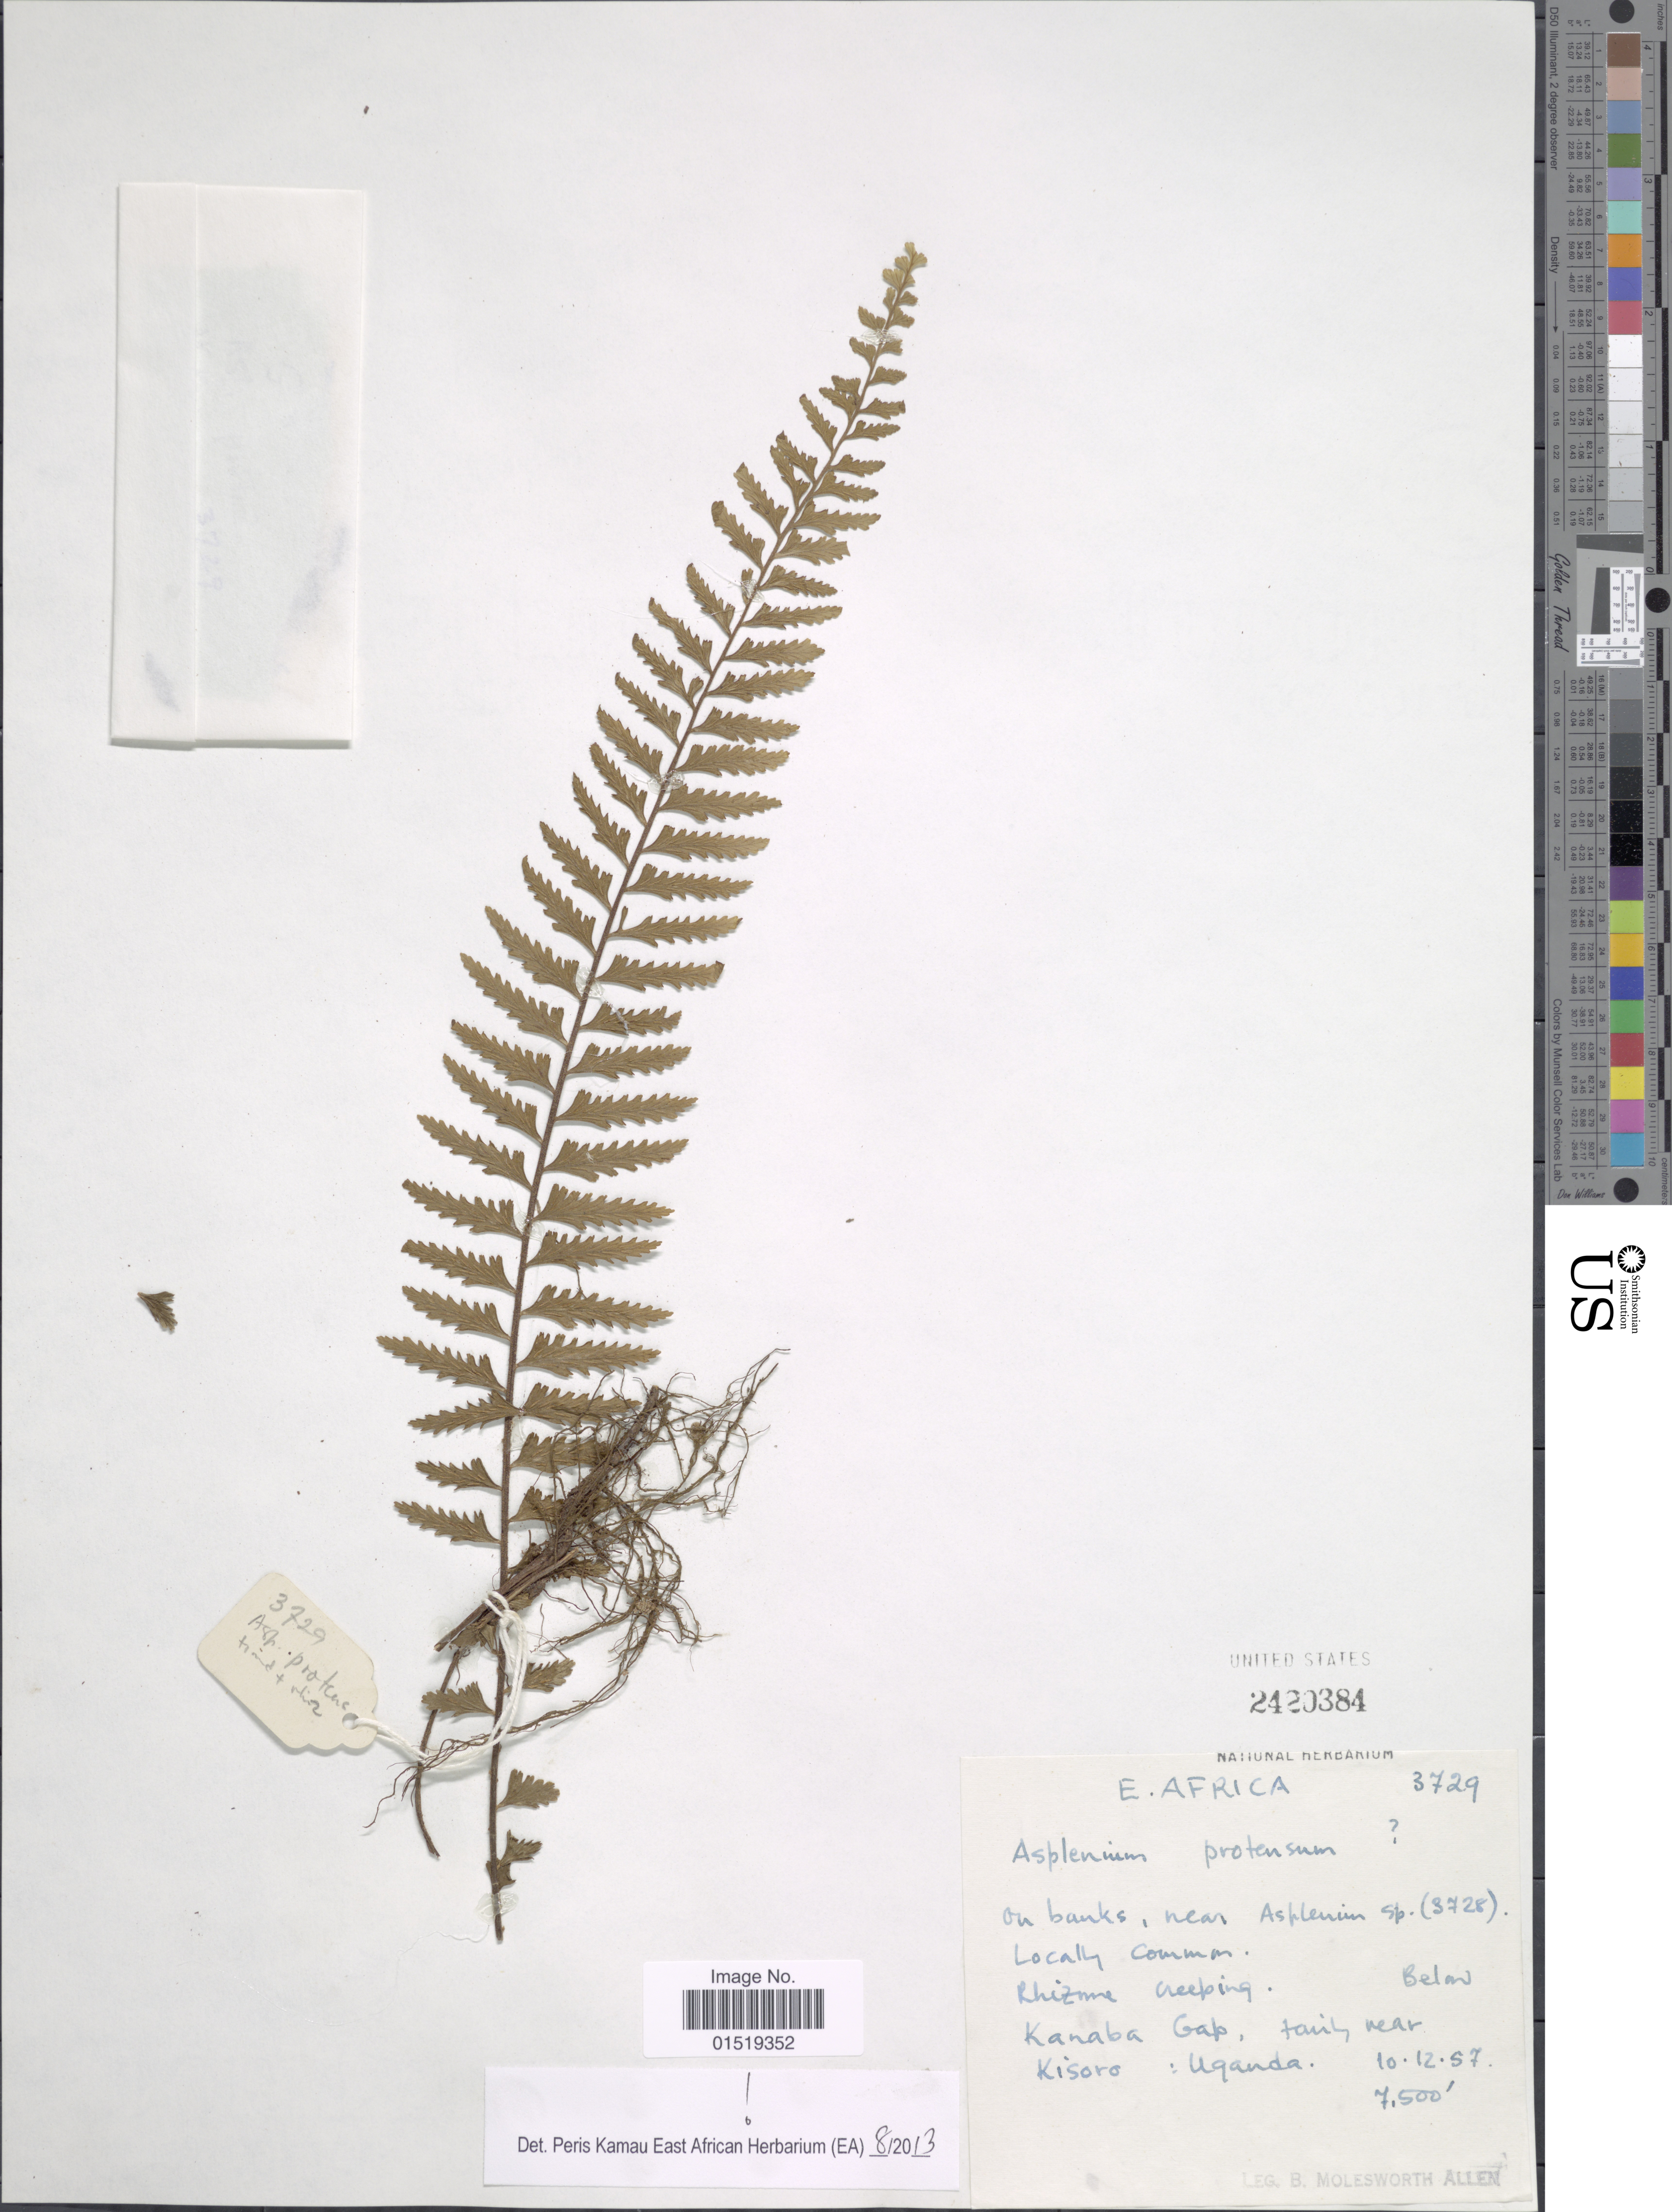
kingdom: Plantae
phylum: Tracheophyta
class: Polypodiopsida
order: Polypodiales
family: Aspleniaceae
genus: Asplenium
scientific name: Asplenium protensum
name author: Schrad.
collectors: B. E. G. Molesworth-Allen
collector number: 3729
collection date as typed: Transcribed d/m/y: 10/12/57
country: Uganda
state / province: Western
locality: Kanaba Gap, fairly near Kisoro.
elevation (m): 2286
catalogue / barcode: US 2420384